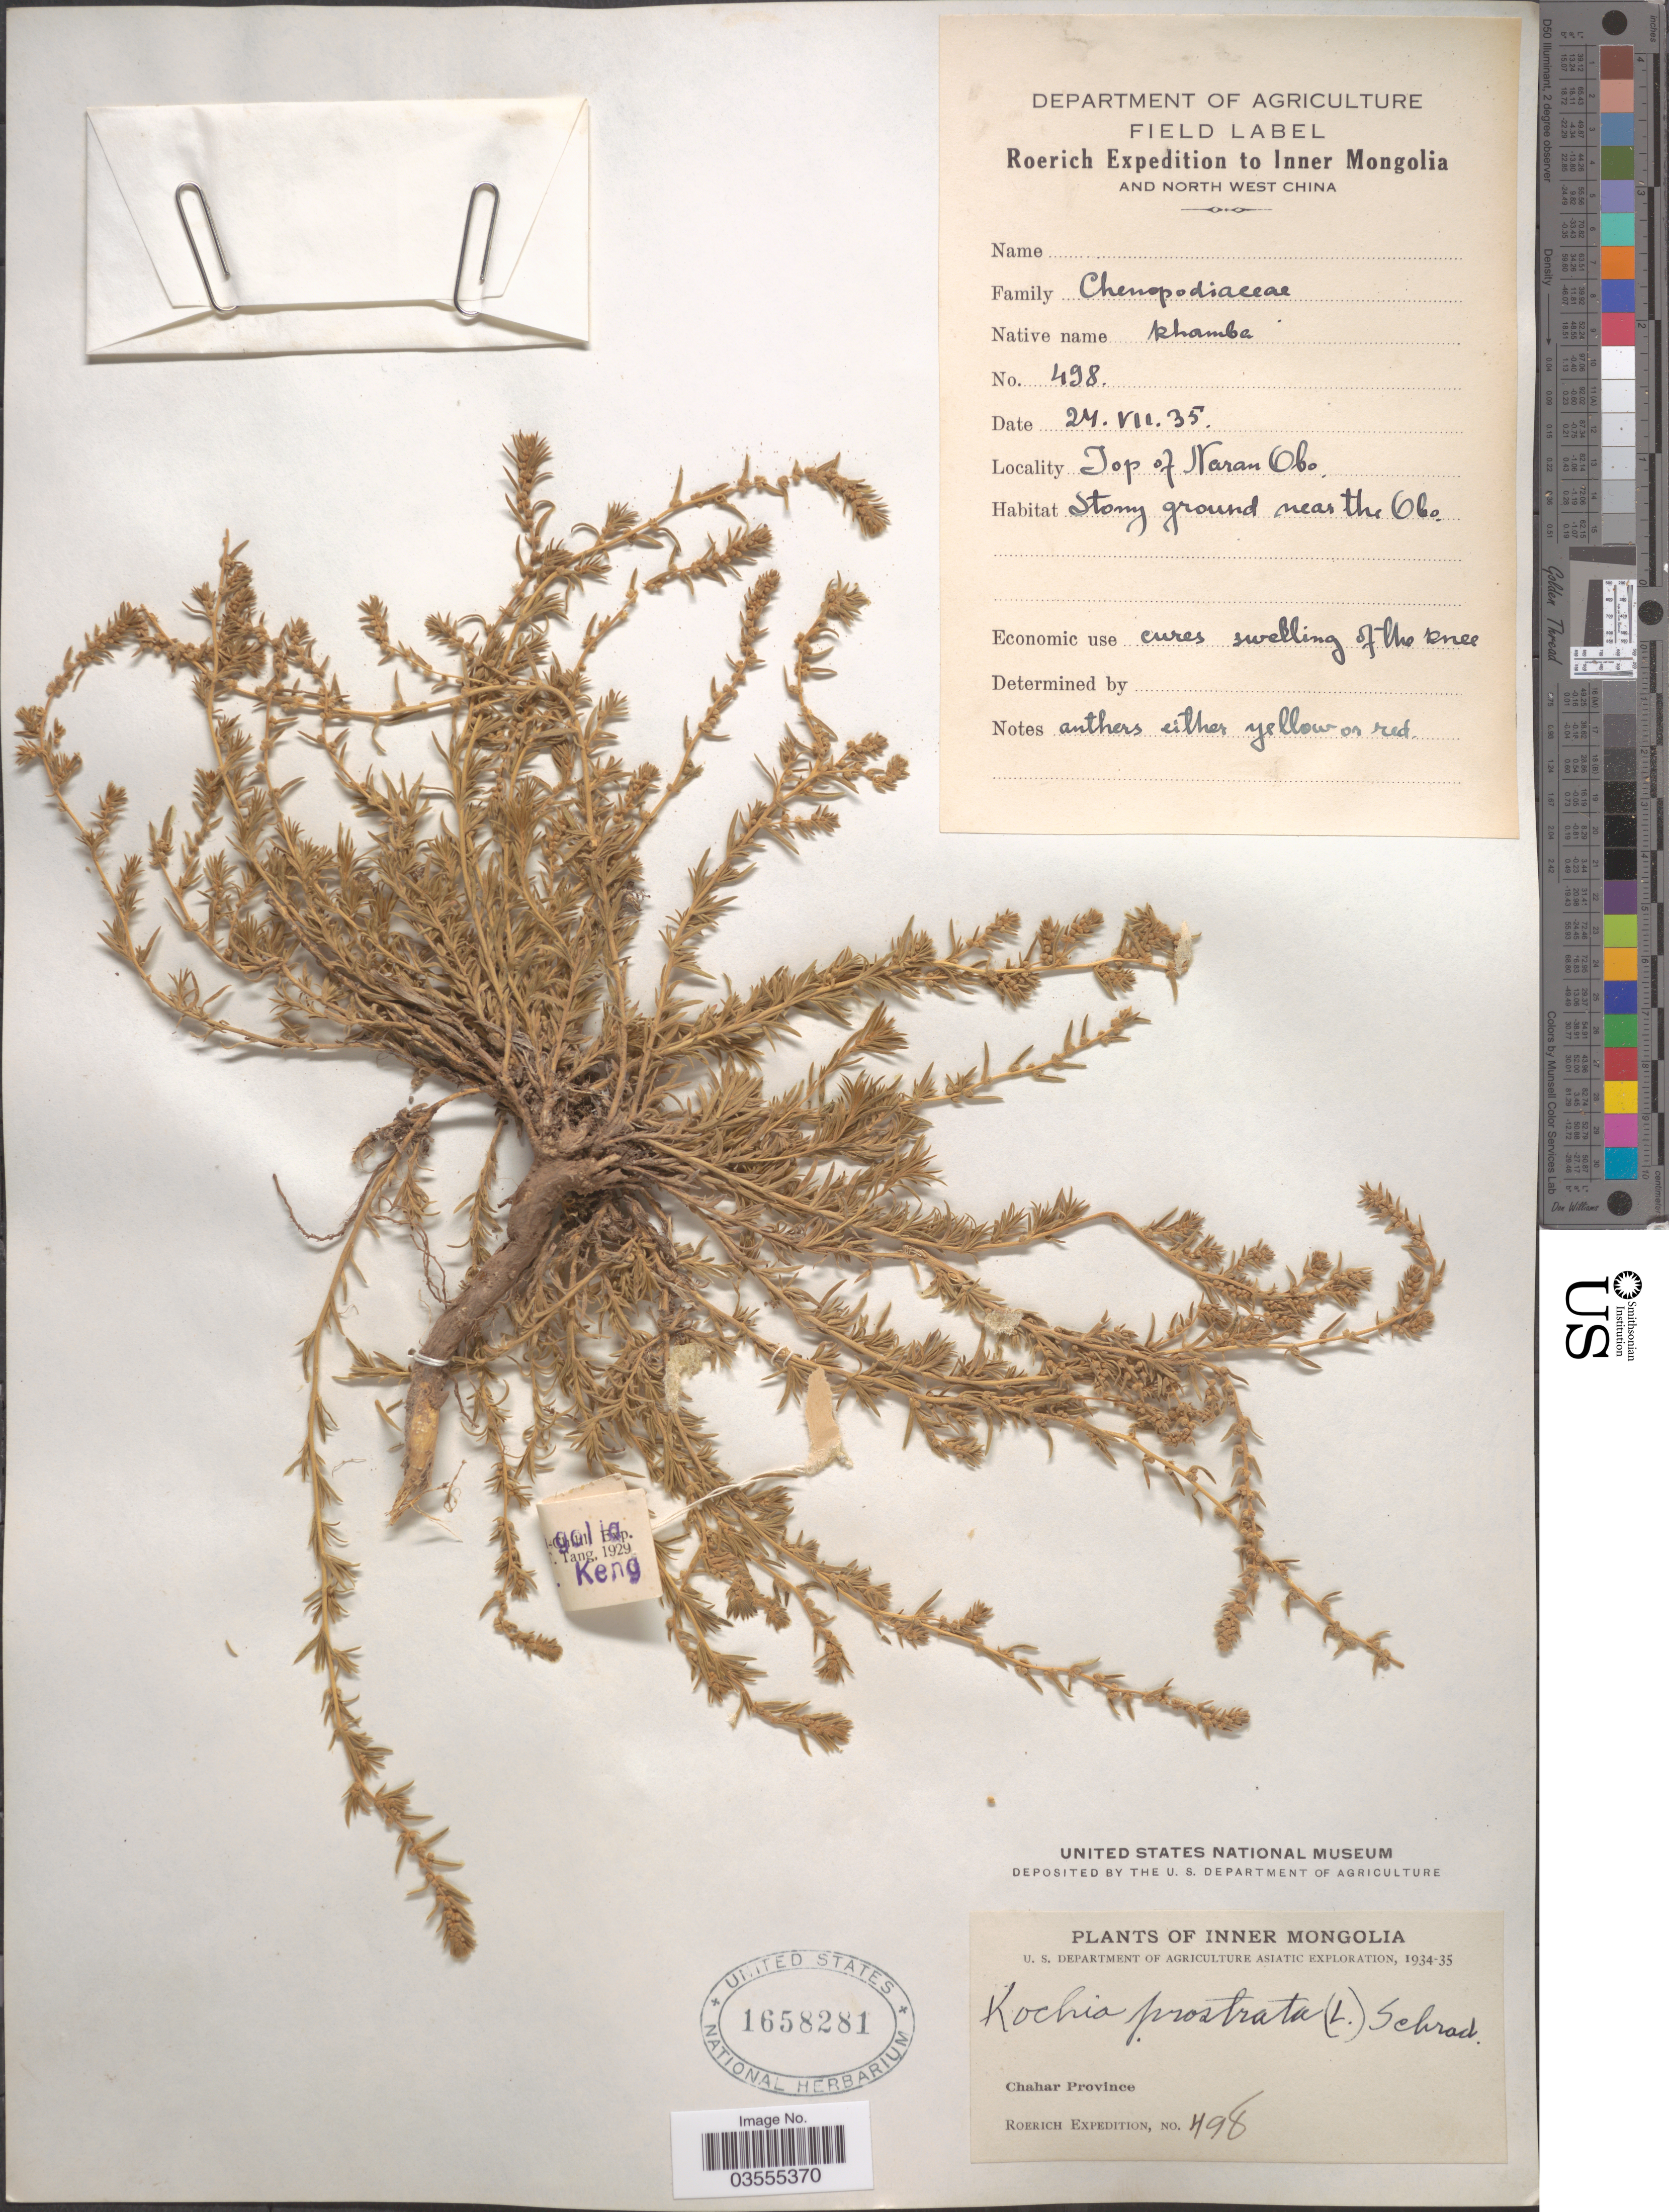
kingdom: Plantae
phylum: Tracheophyta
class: Magnoliopsida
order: Caryophyllales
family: Amaranthaceae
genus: Bassia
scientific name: Bassia prostrata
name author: (L.) Beck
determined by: U.S. National Herbarium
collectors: Roerich Expedition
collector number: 498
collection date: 1935-07-24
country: China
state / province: Nei Monggol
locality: Inner Mongolia and North West China. Top of Naran Obo. Stony ground near the Obo. Chahar Province.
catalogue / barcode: US 1658281